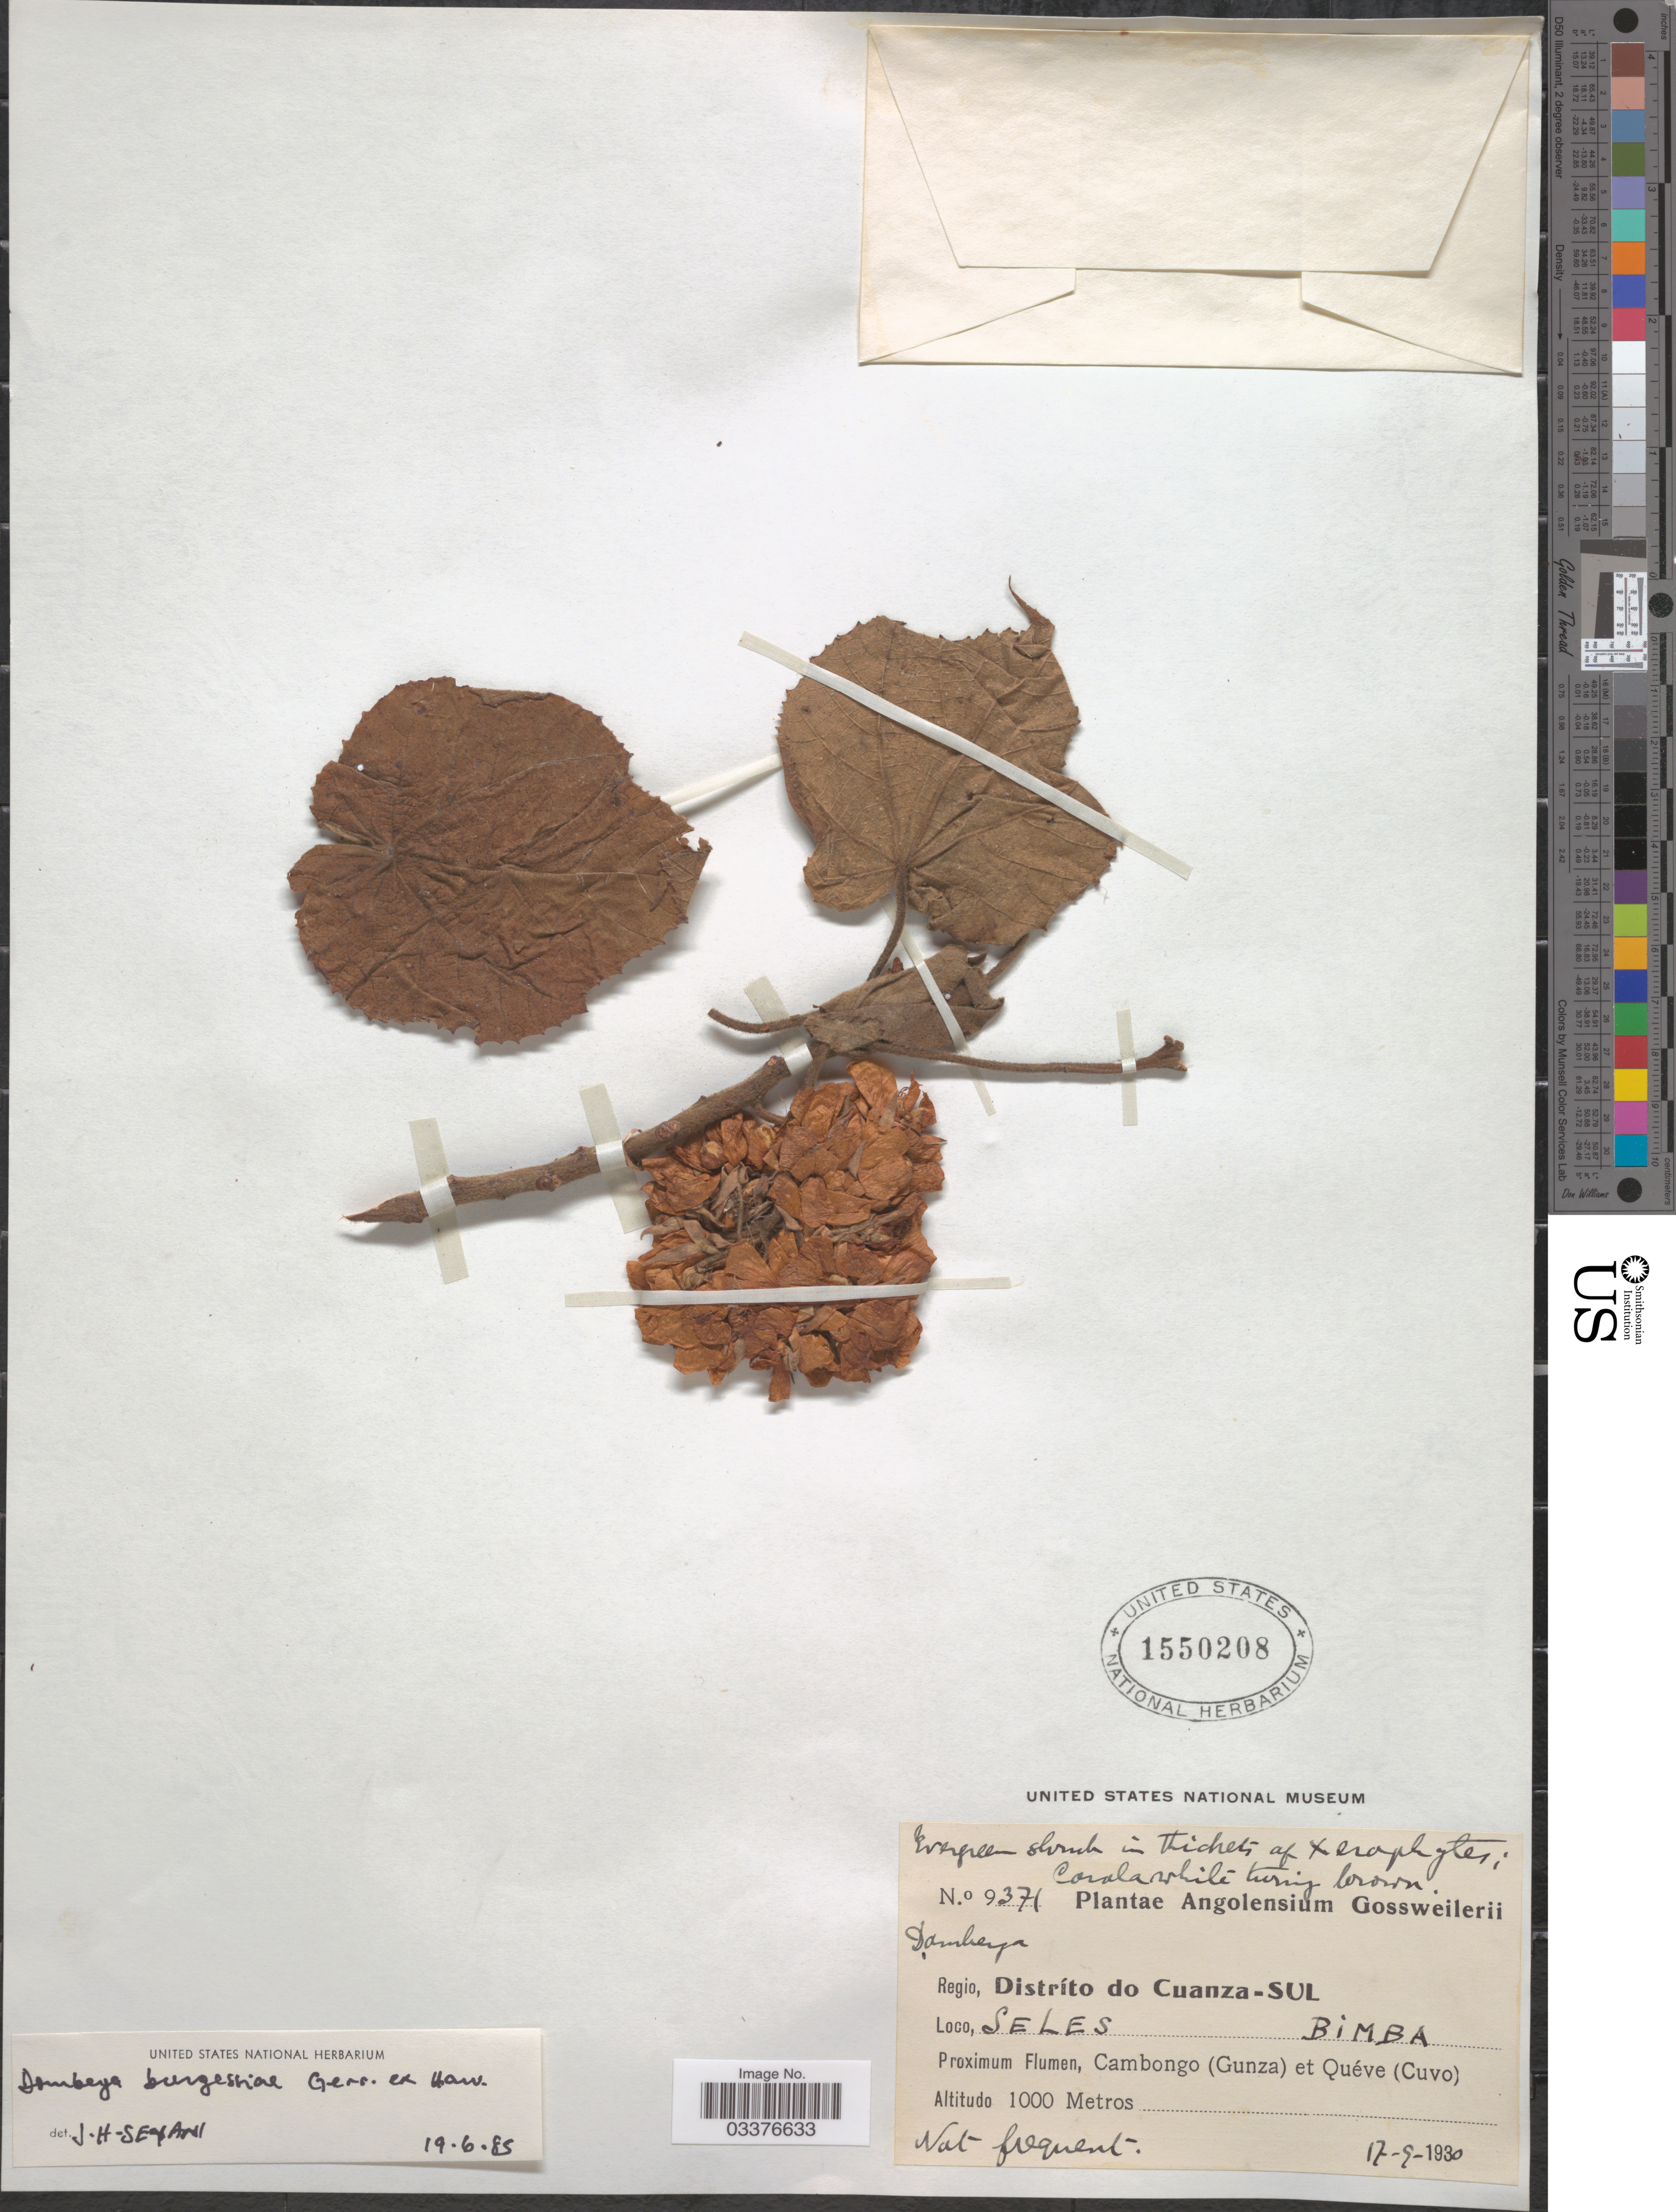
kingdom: Plantae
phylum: Tracheophyta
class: Magnoliopsida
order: Malvales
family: Malvaceae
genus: Dombeya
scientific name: Dombeya burgessiae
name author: Gerrard ex Harv.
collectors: -. Gossweiler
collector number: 9371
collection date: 1930-09-17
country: Angola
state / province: Cuanza Sul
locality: Angolensium. Regio, Distríto de Cuanza-Sul. Seles. Bimba. Proximen Flumen, Cambongo (Gunza) et Quéve (Cuvo).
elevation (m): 1000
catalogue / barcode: US 1550208